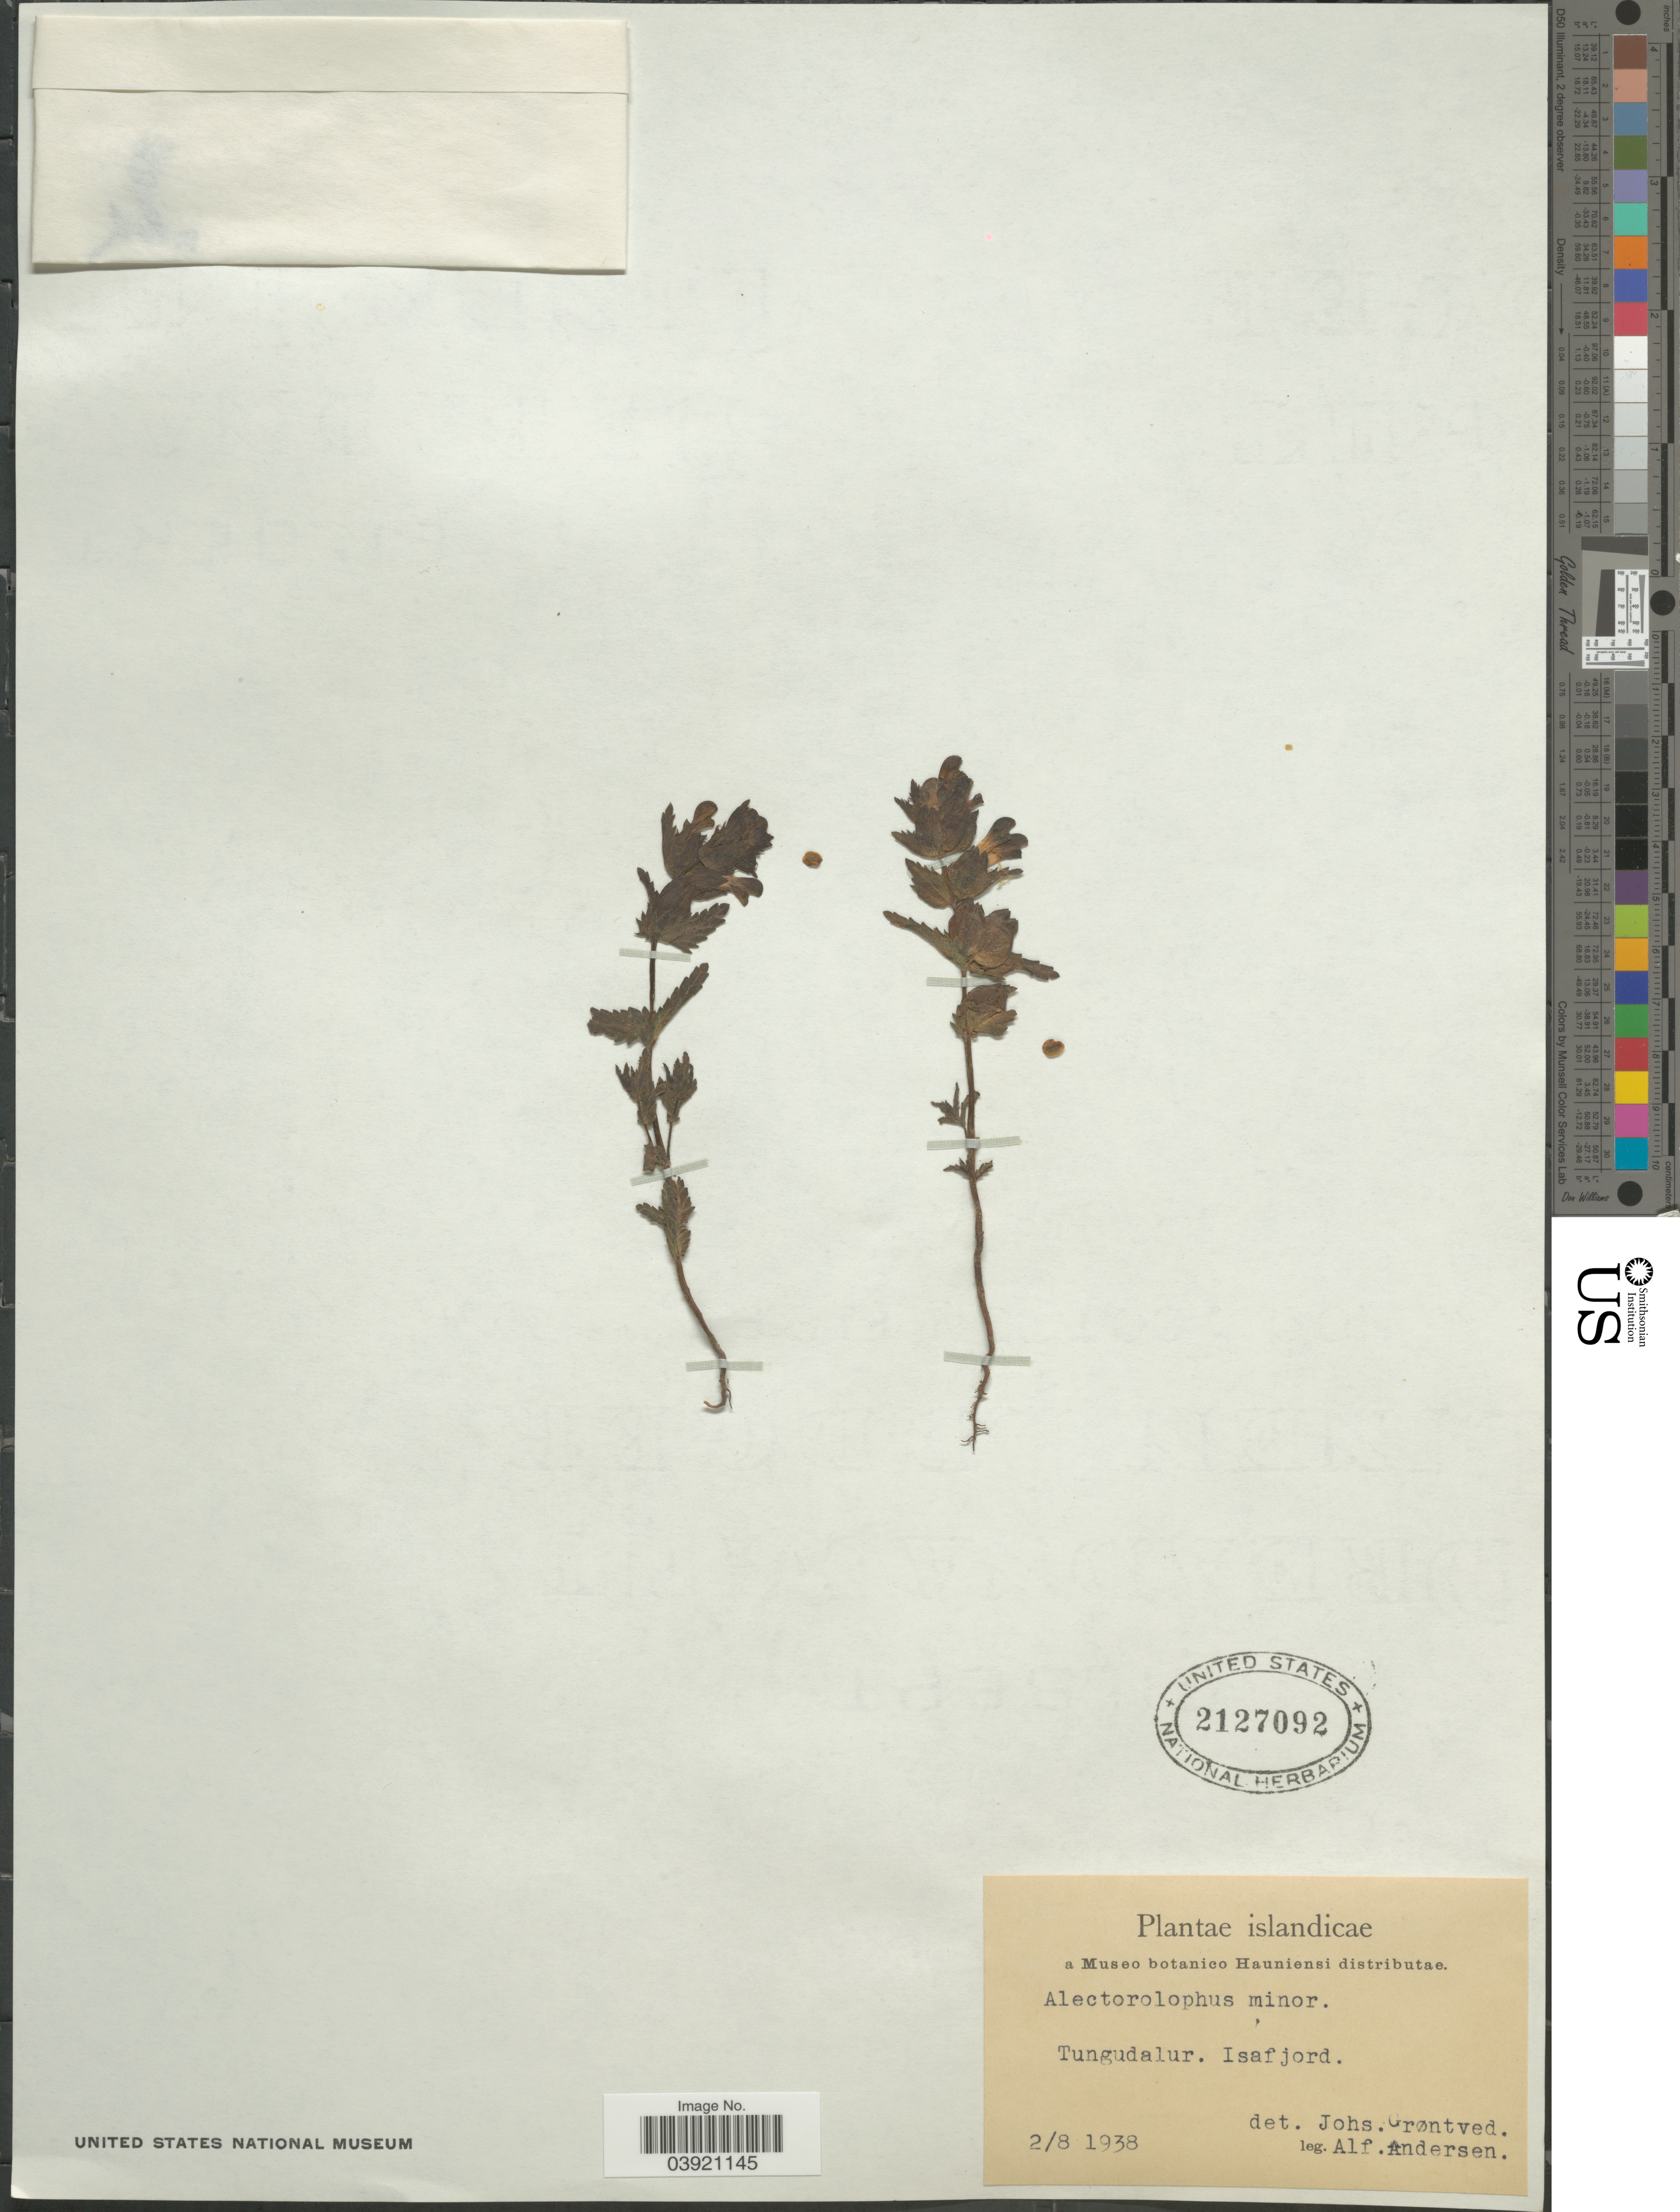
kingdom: Plantae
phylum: Tracheophyta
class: Magnoliopsida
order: Lamiales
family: Orobanchaceae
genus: Rhinanthus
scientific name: Rhinanthus minor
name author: L.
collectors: A. Andersen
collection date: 1938-08-02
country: Iceland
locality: Tungudalur. Isafjord.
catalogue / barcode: US 2127092